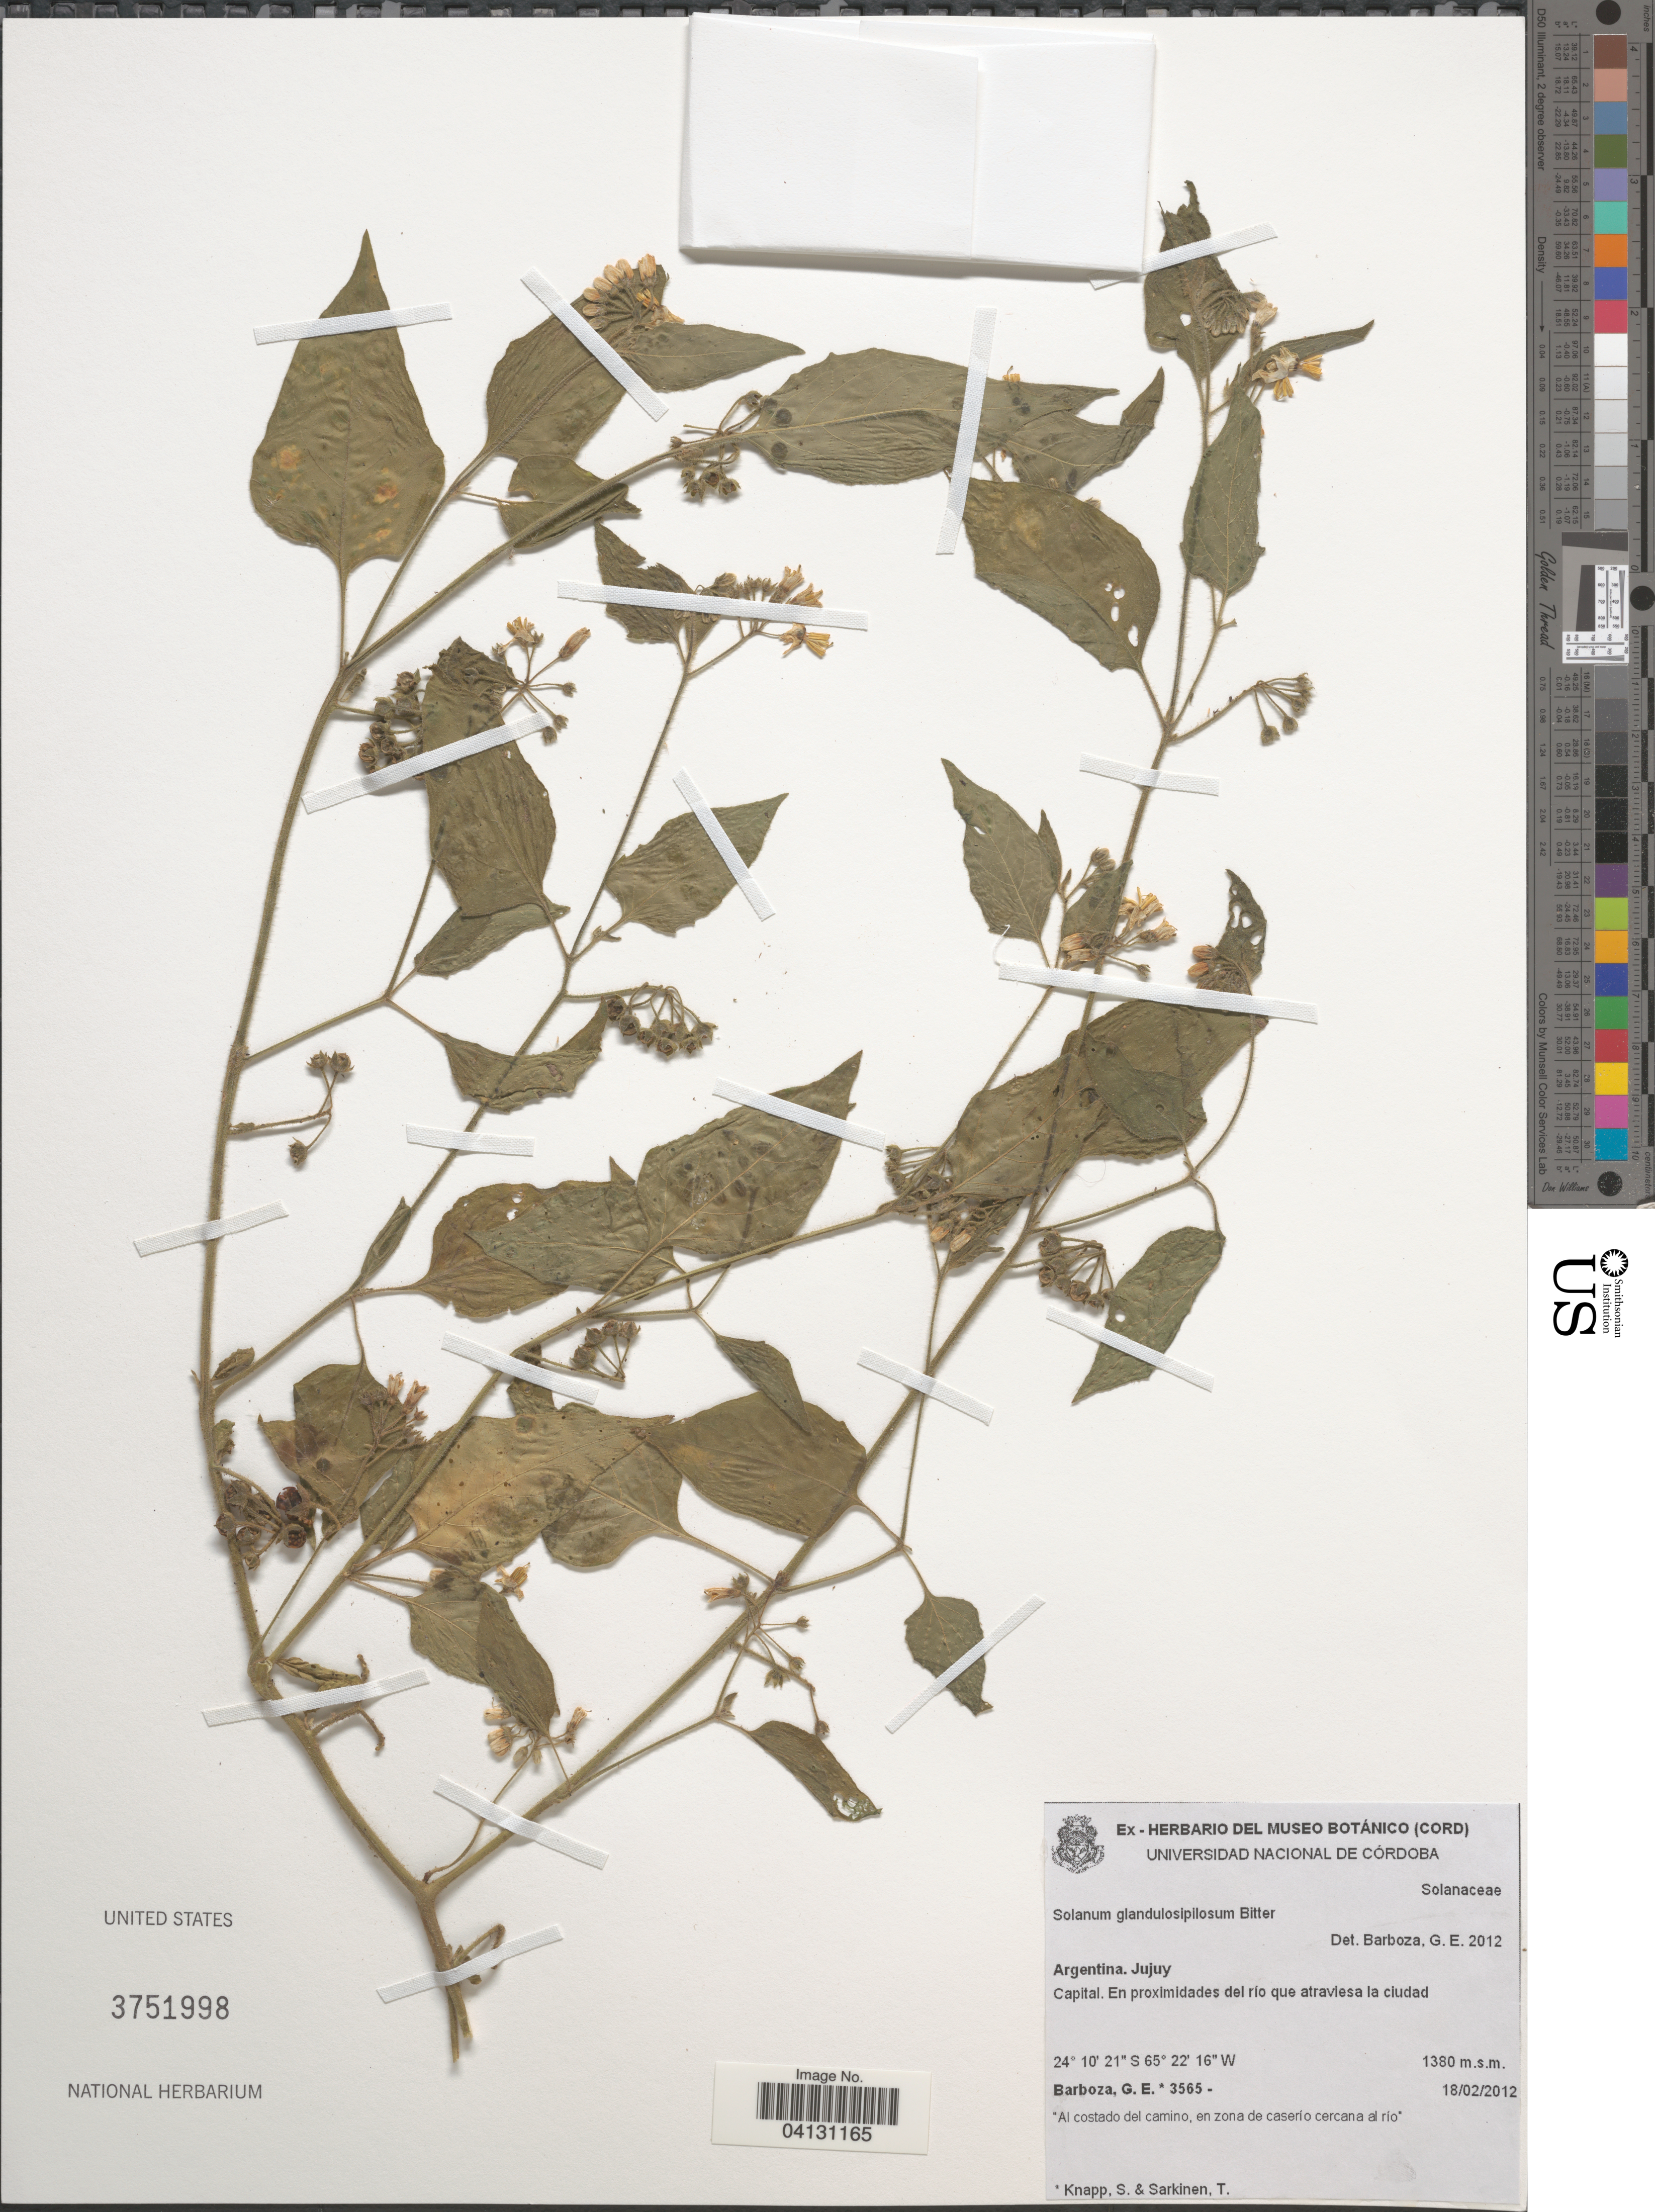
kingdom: Plantae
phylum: Tracheophyta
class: Magnoliopsida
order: Solanales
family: Solanaceae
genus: Solanum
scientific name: Solanum glandulosipilosum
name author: Bitter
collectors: G. E. Barboza, S. Knapp & Särkinen, T.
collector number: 3565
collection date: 2012-02-18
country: Argentina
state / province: Jujuy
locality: Capital. En proximidades del rio que atraviesa la ciudad.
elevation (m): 1380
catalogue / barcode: US 3751998